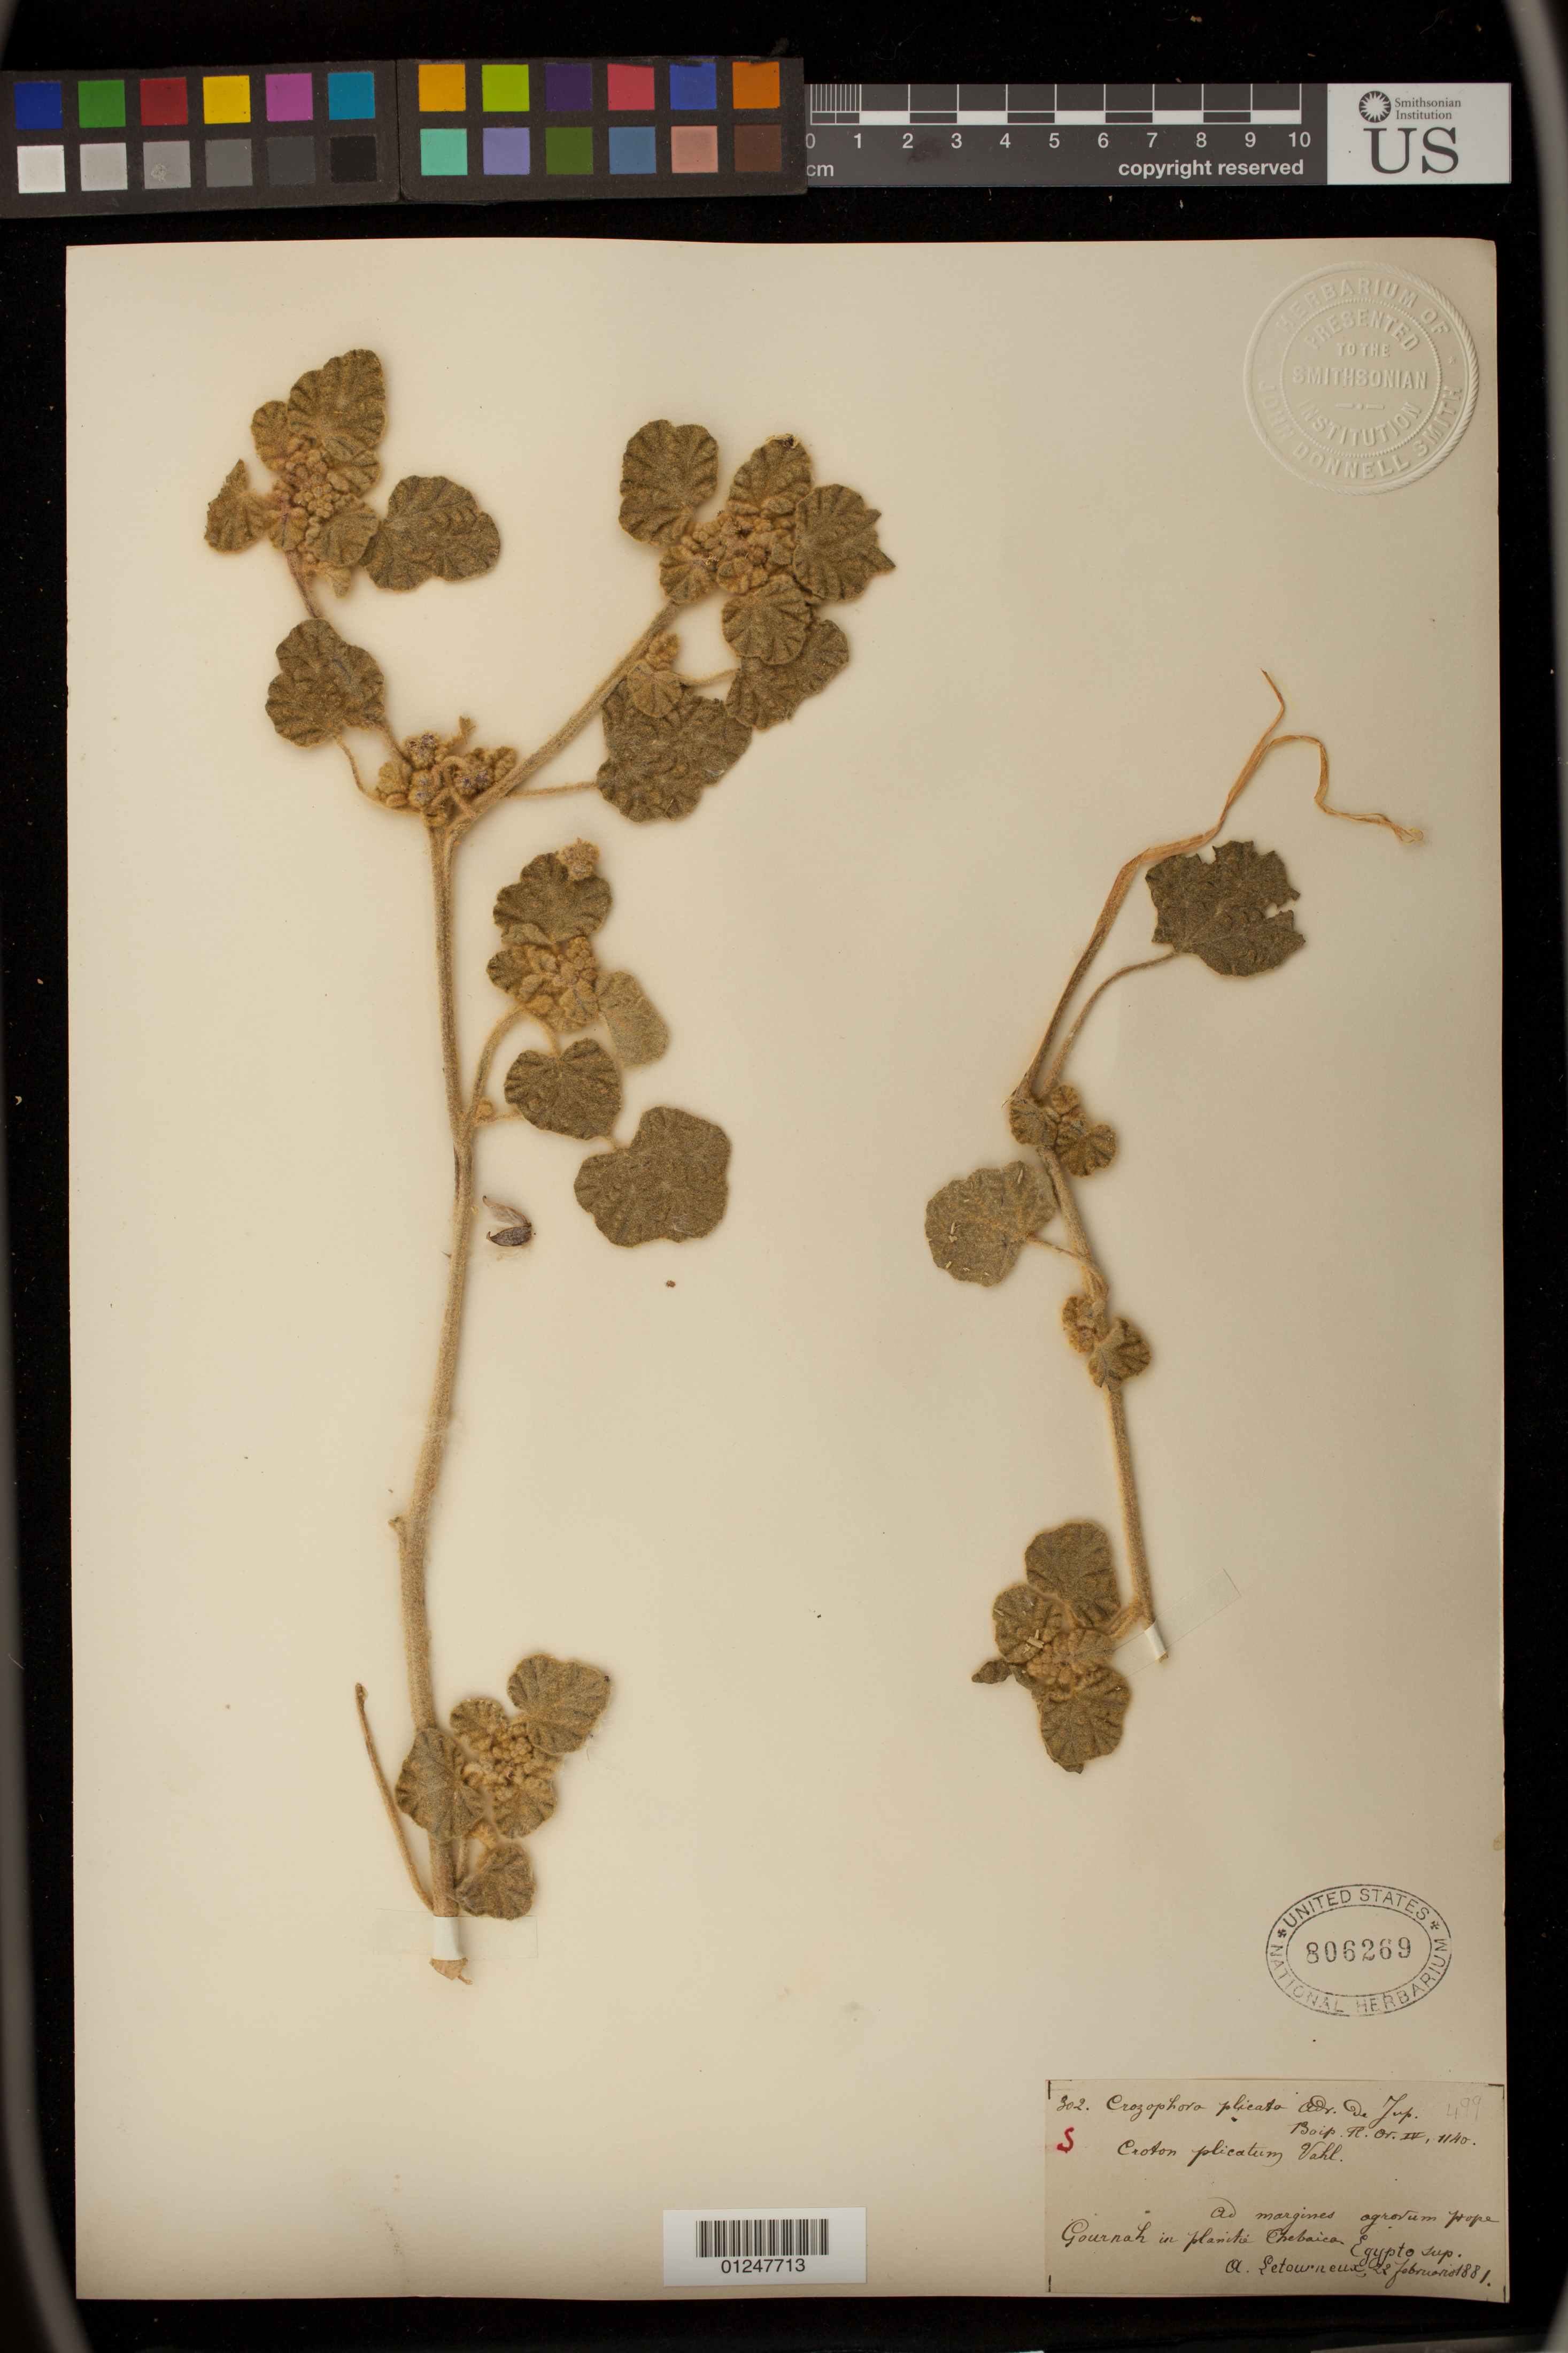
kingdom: Plantae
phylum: Tracheophyta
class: Magnoliopsida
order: Malpighiales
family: Euphorbiaceae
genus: Chrozophora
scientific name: Chrozophora plicata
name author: A. Juss.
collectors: A. Letourneux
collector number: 302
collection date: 1881-02-22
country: Egypt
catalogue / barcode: US 806269